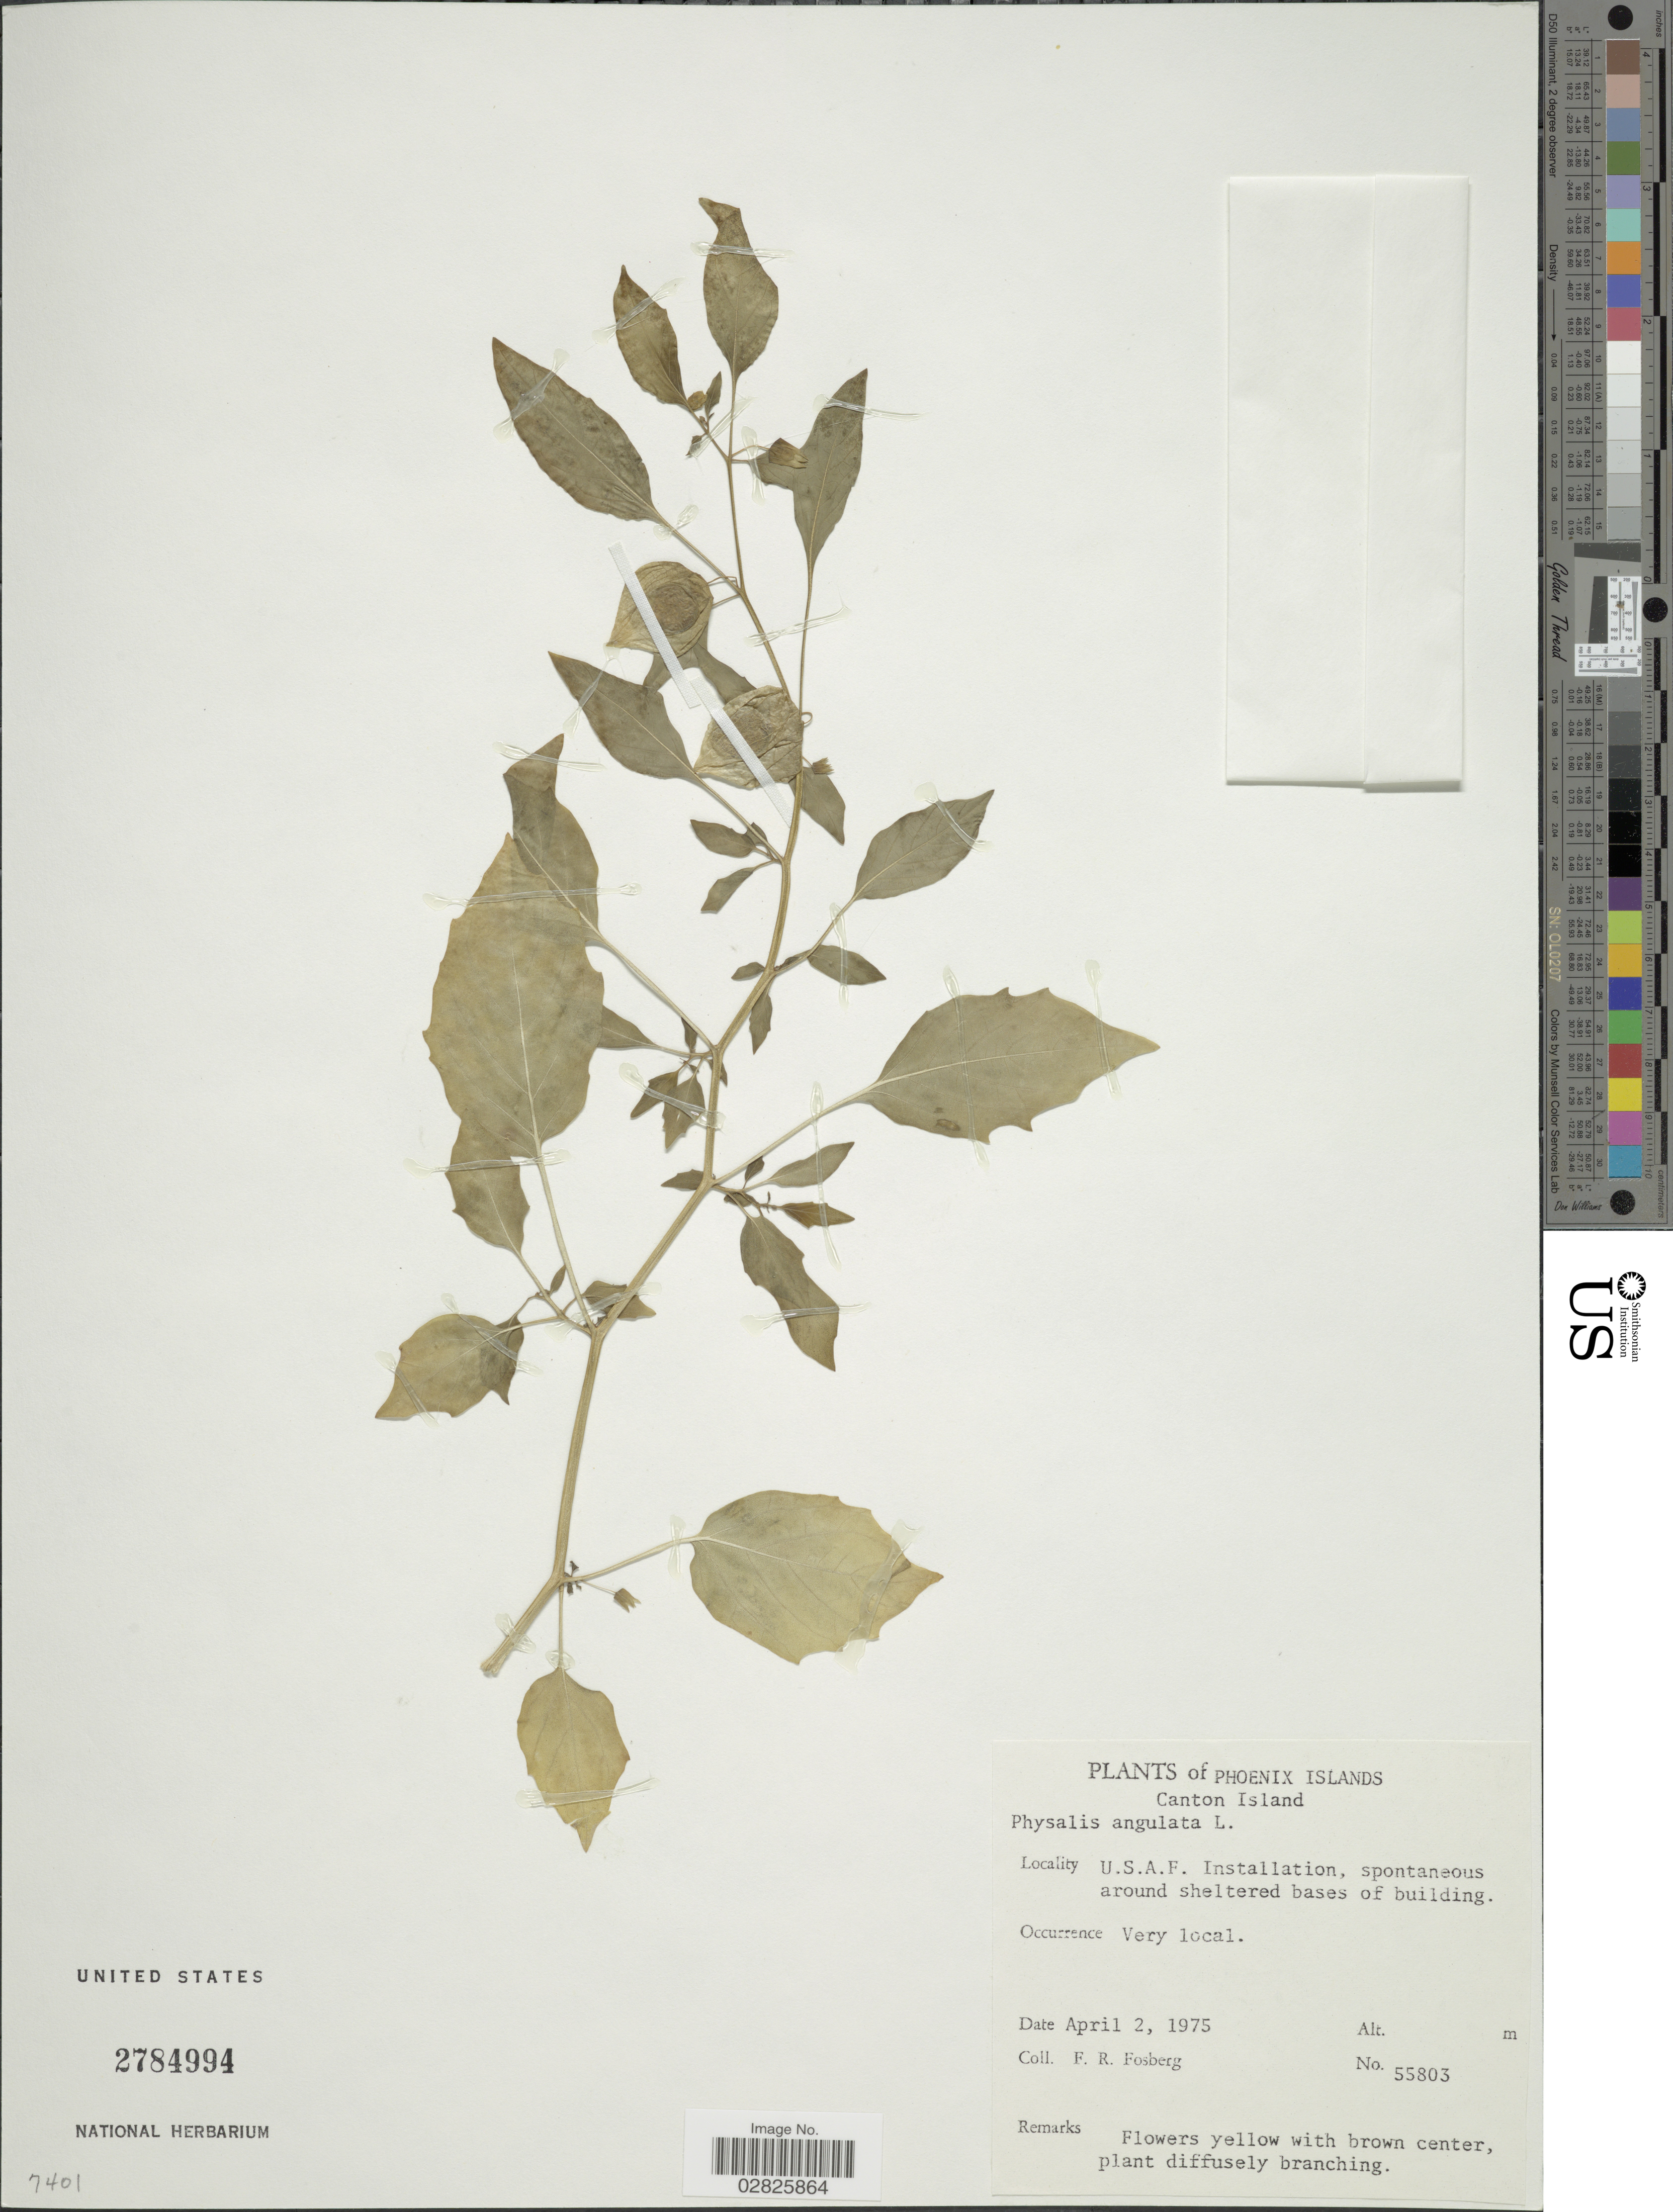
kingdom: Plantae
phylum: Tracheophyta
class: Magnoliopsida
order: Solanales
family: Solanaceae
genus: Physalis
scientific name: Physalis angulata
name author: L.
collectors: F. R. Fosberg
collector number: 55803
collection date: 1975-04-02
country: Kiribati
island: Kanton [Canton] Atoll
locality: Phoenix Islands. Canton Island. U.S.A.F. Installation, spontaneous around sheltered bases of building.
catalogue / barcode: US 2784994